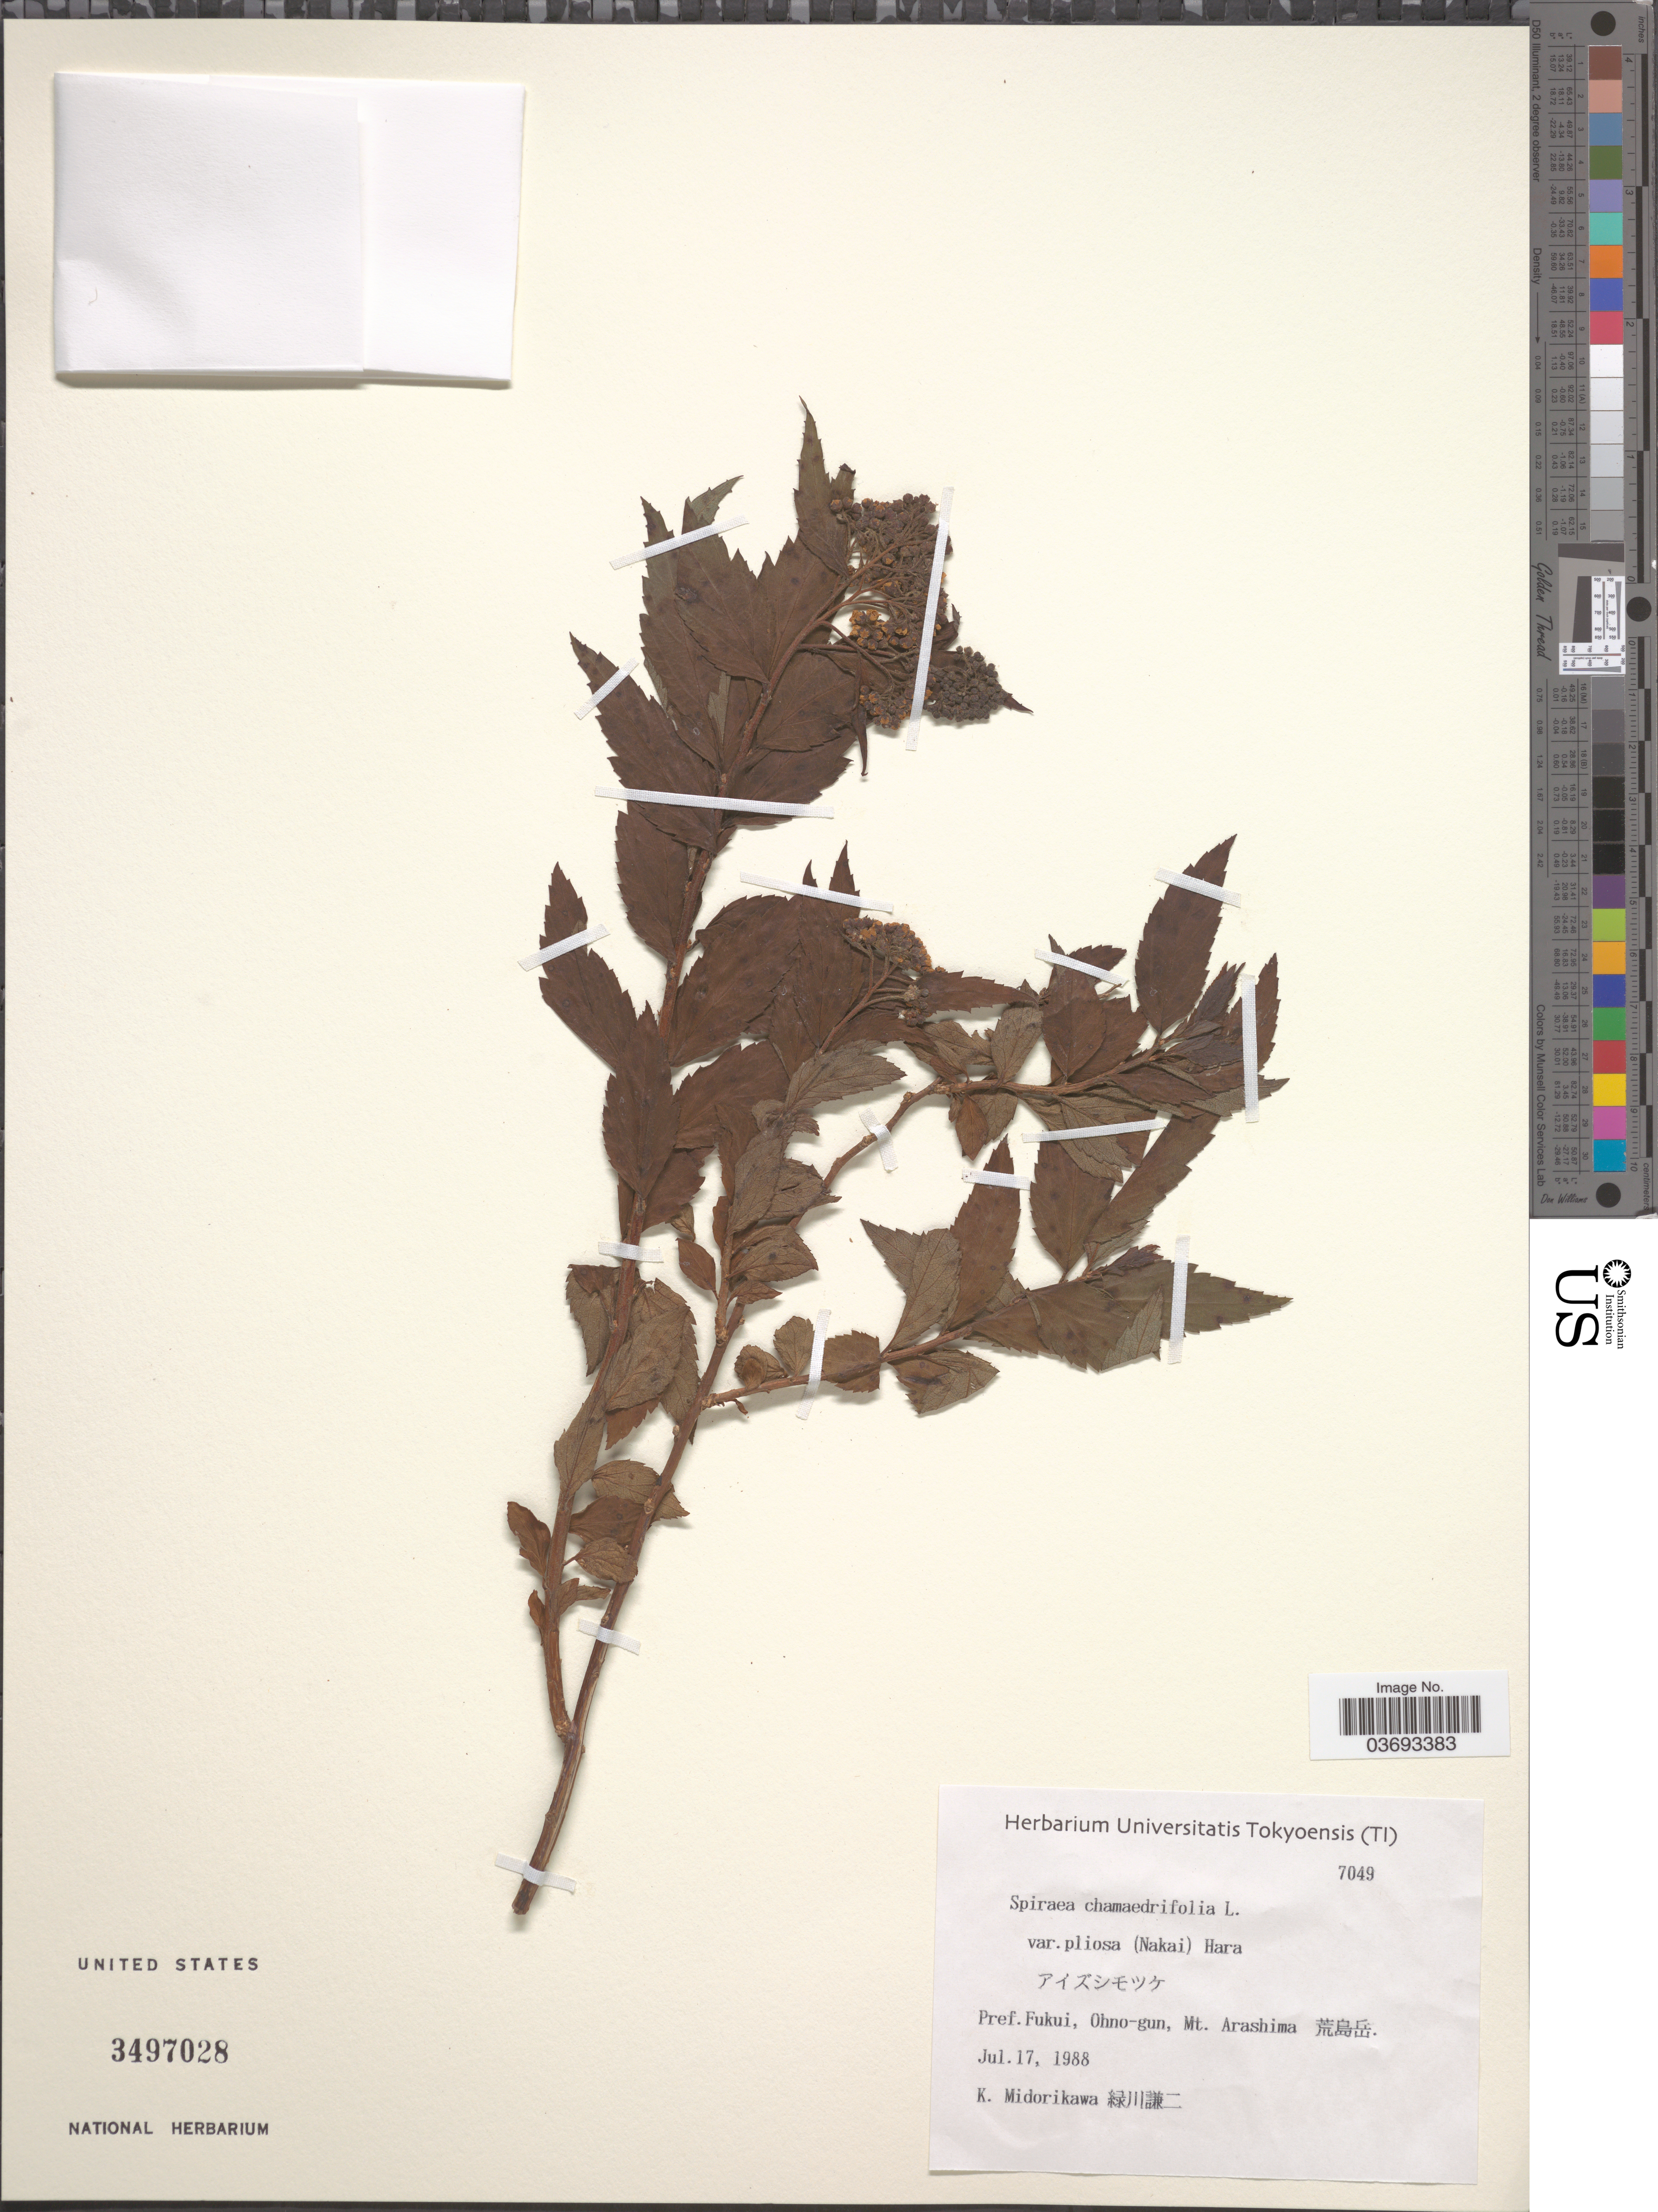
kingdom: Plantae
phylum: Tracheophyta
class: Magnoliopsida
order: Rosales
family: Rosaceae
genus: Spiraea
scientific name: Spiraea chamaedryfolia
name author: L.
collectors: K. Midorikawa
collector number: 7049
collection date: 1988-07-17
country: Japan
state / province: Hukui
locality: Pref. Fukui, Ohno-gun, Mt. Arashima X.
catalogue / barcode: US 3497028